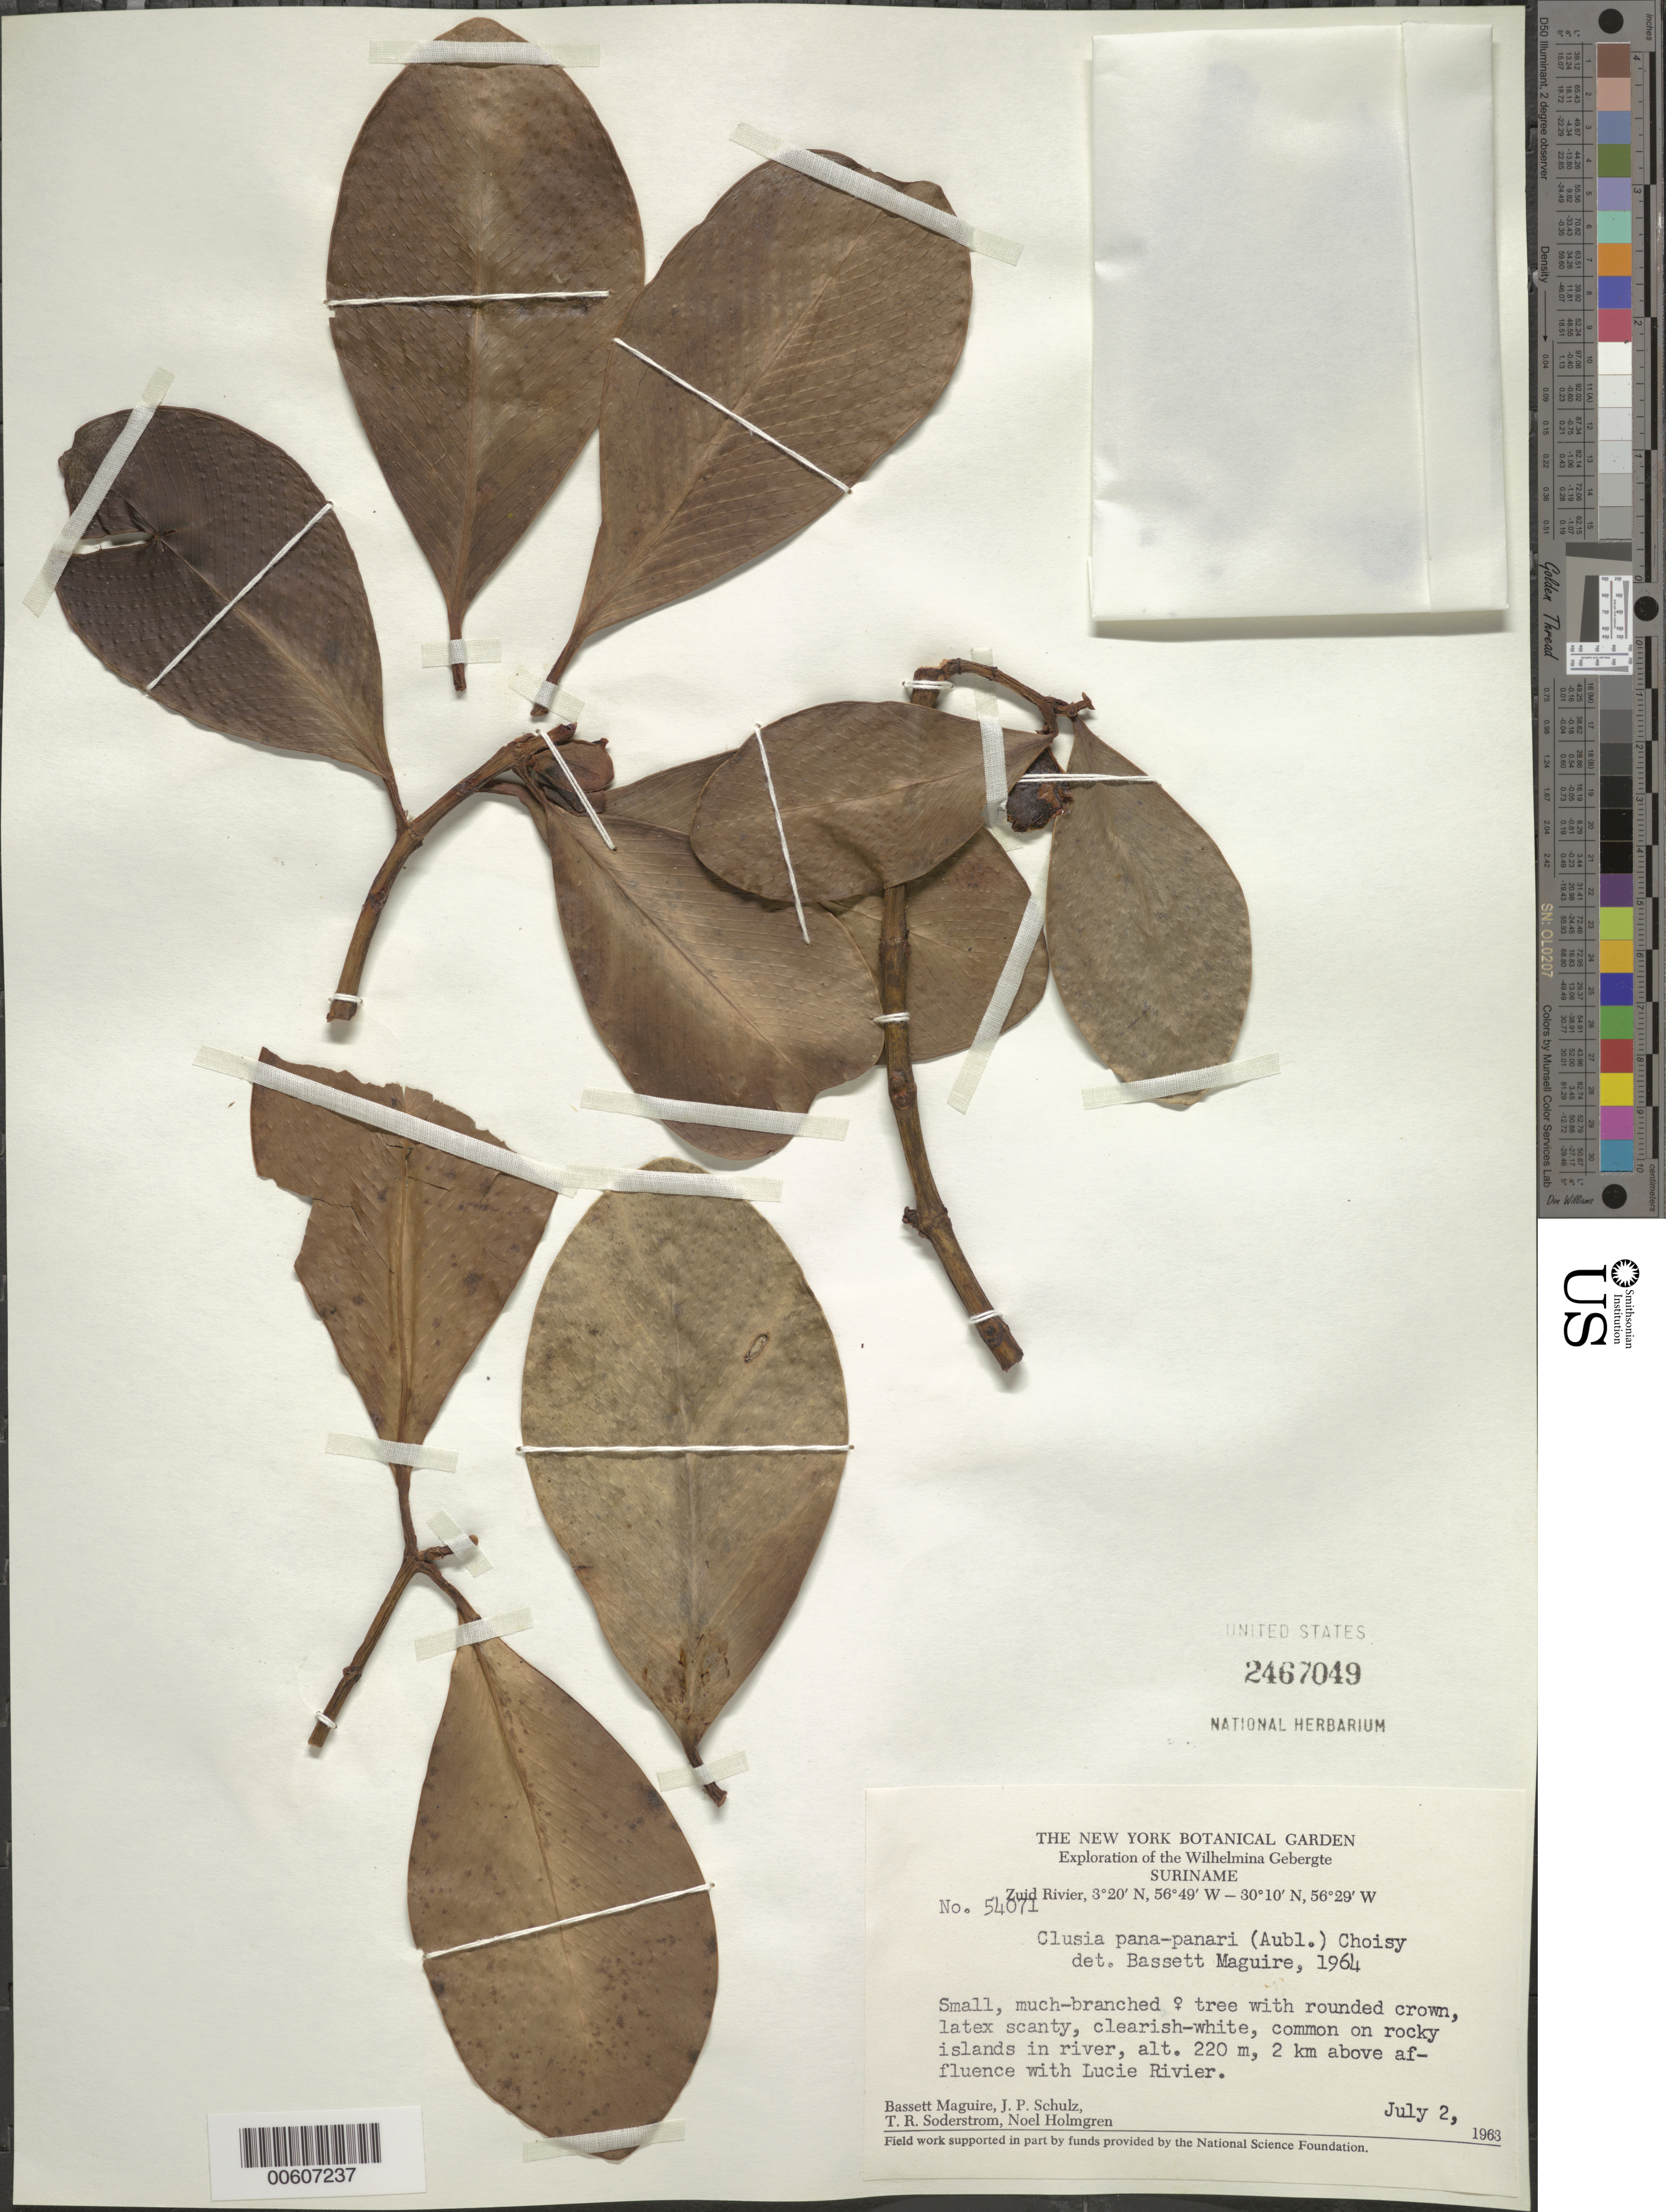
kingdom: Plantae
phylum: Tracheophyta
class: Magnoliopsida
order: Malpighiales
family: Clusiaceae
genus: Clusia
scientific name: Clusia panapanari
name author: (Aubl.) Choisy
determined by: Maguire, Bassett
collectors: B. Maguire, J. P. Schulz, T. R. Soderstrom & N. H. Holmgren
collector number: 54071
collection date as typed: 2-Jul-63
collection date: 1963-07-02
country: Suriname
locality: Zuid River, 2 km above confluence with Lucie R., Wilhelmina Gebergte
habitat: Rocky islands in river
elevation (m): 220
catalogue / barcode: US 2467049